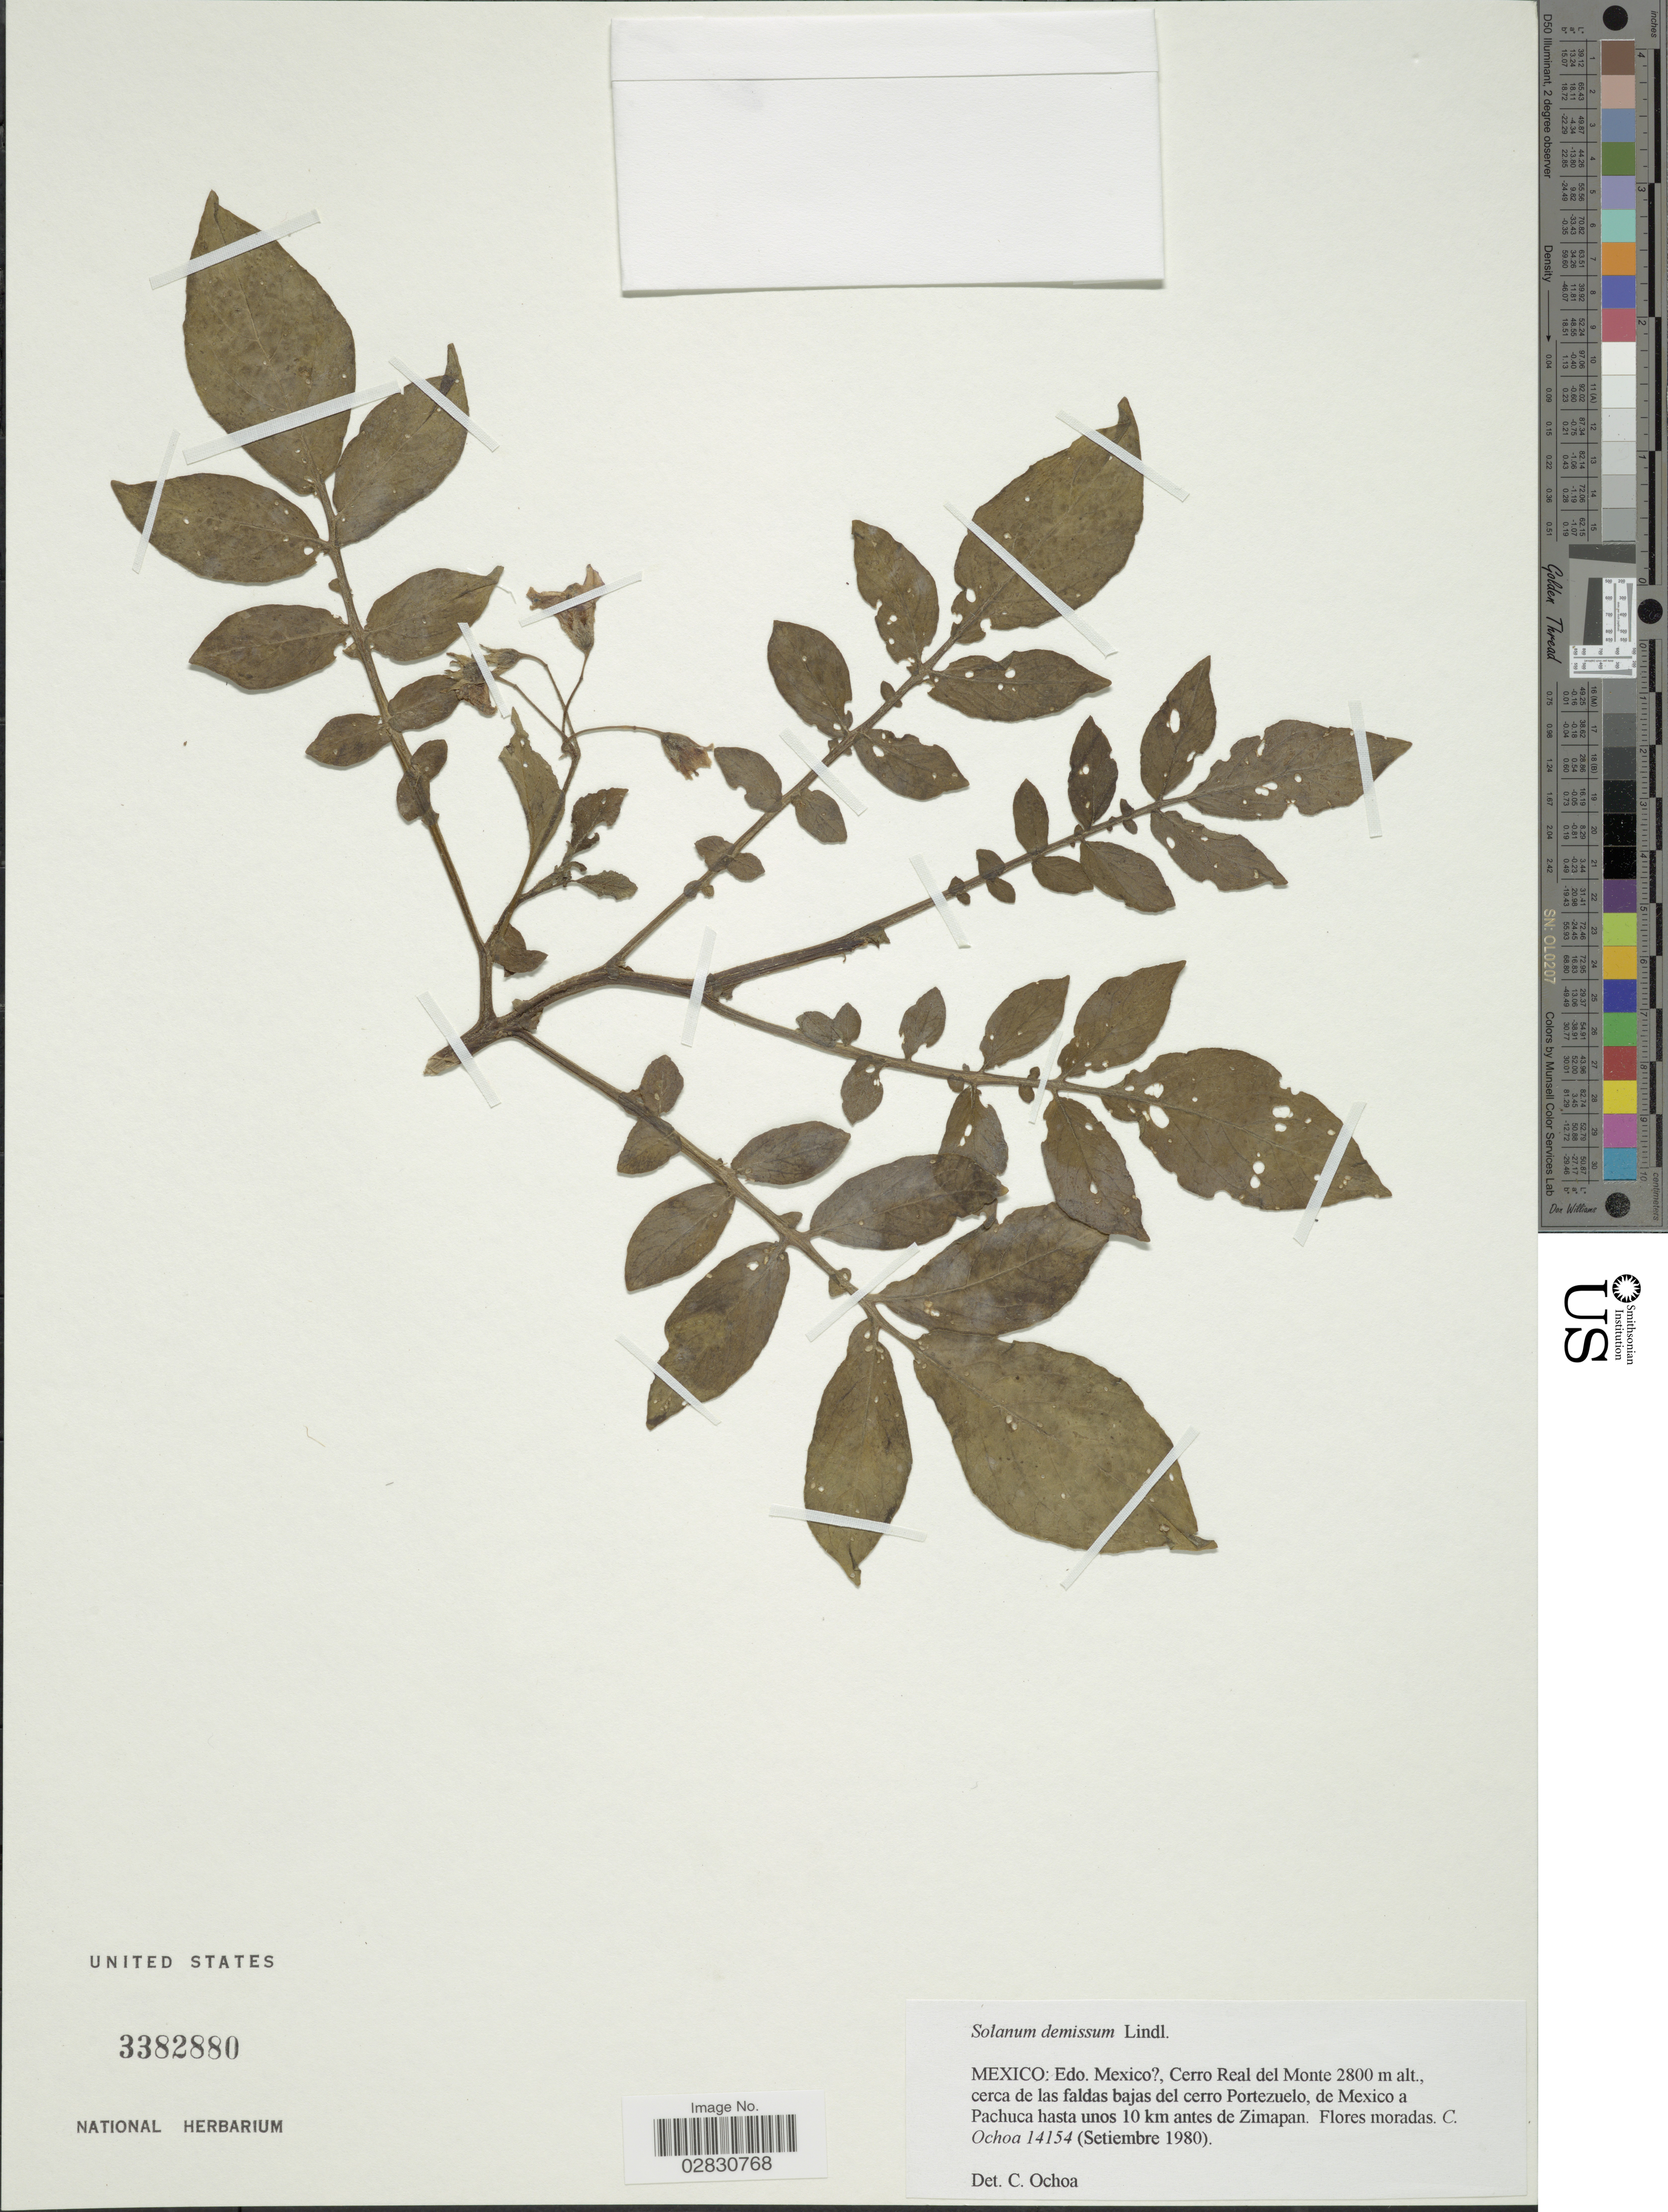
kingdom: Plantae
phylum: Tracheophyta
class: Magnoliopsida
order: Solanales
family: Solanaceae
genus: Solanum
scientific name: Solanum demissum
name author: Lindl.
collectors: C. Ochoa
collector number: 14154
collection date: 1980-09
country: Mexico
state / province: México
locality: Edo. México [unsure placement], Cerro Real del Monte, cerca de las faldas bajas del cerro Portezuelo, de Mexico a Pachuca hasta unos 10 km antes de Zimapan.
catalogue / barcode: US 3382880